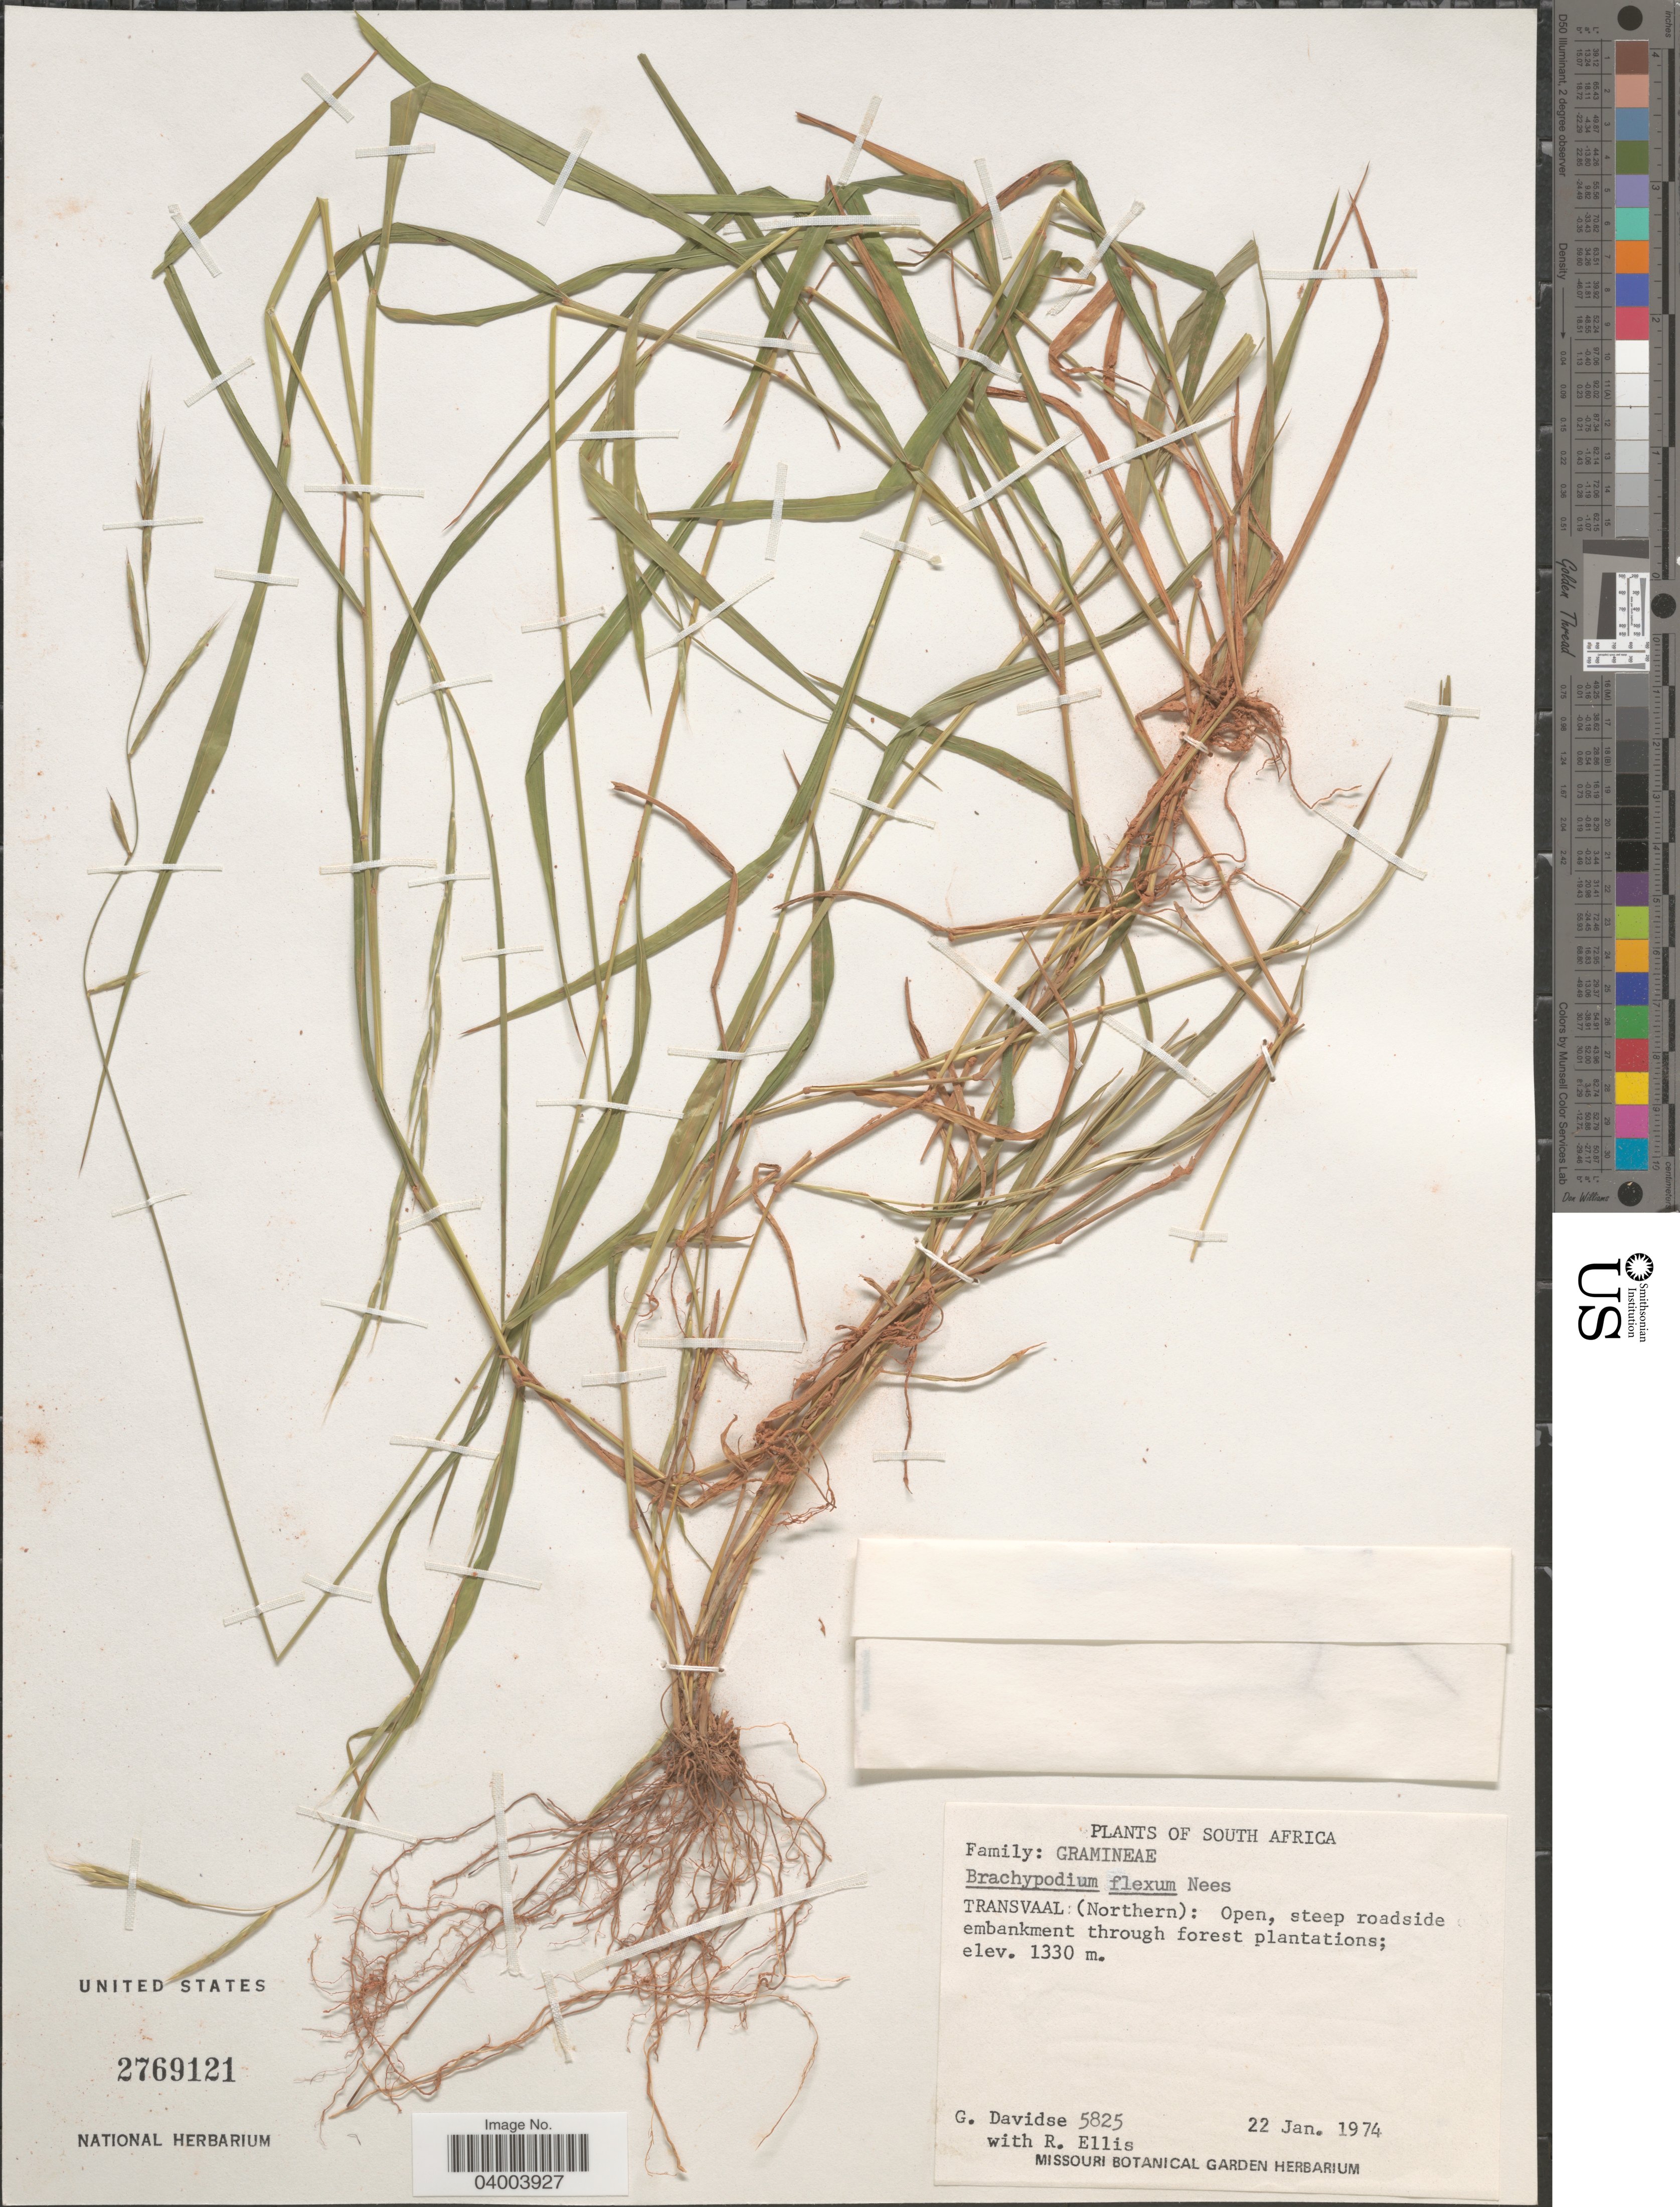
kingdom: Plantae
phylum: Tracheophyta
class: Liliopsida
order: Poales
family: Poaceae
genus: Brachypodium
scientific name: Brachypodium flexum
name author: Nees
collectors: G. Davidse & R. Ellis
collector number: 5825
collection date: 1974-01-22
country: South Africa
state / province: Limpopo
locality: Transvaal (Northern): Open, steep roadside embankment through forest plantations.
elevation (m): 1330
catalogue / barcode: US 2769121